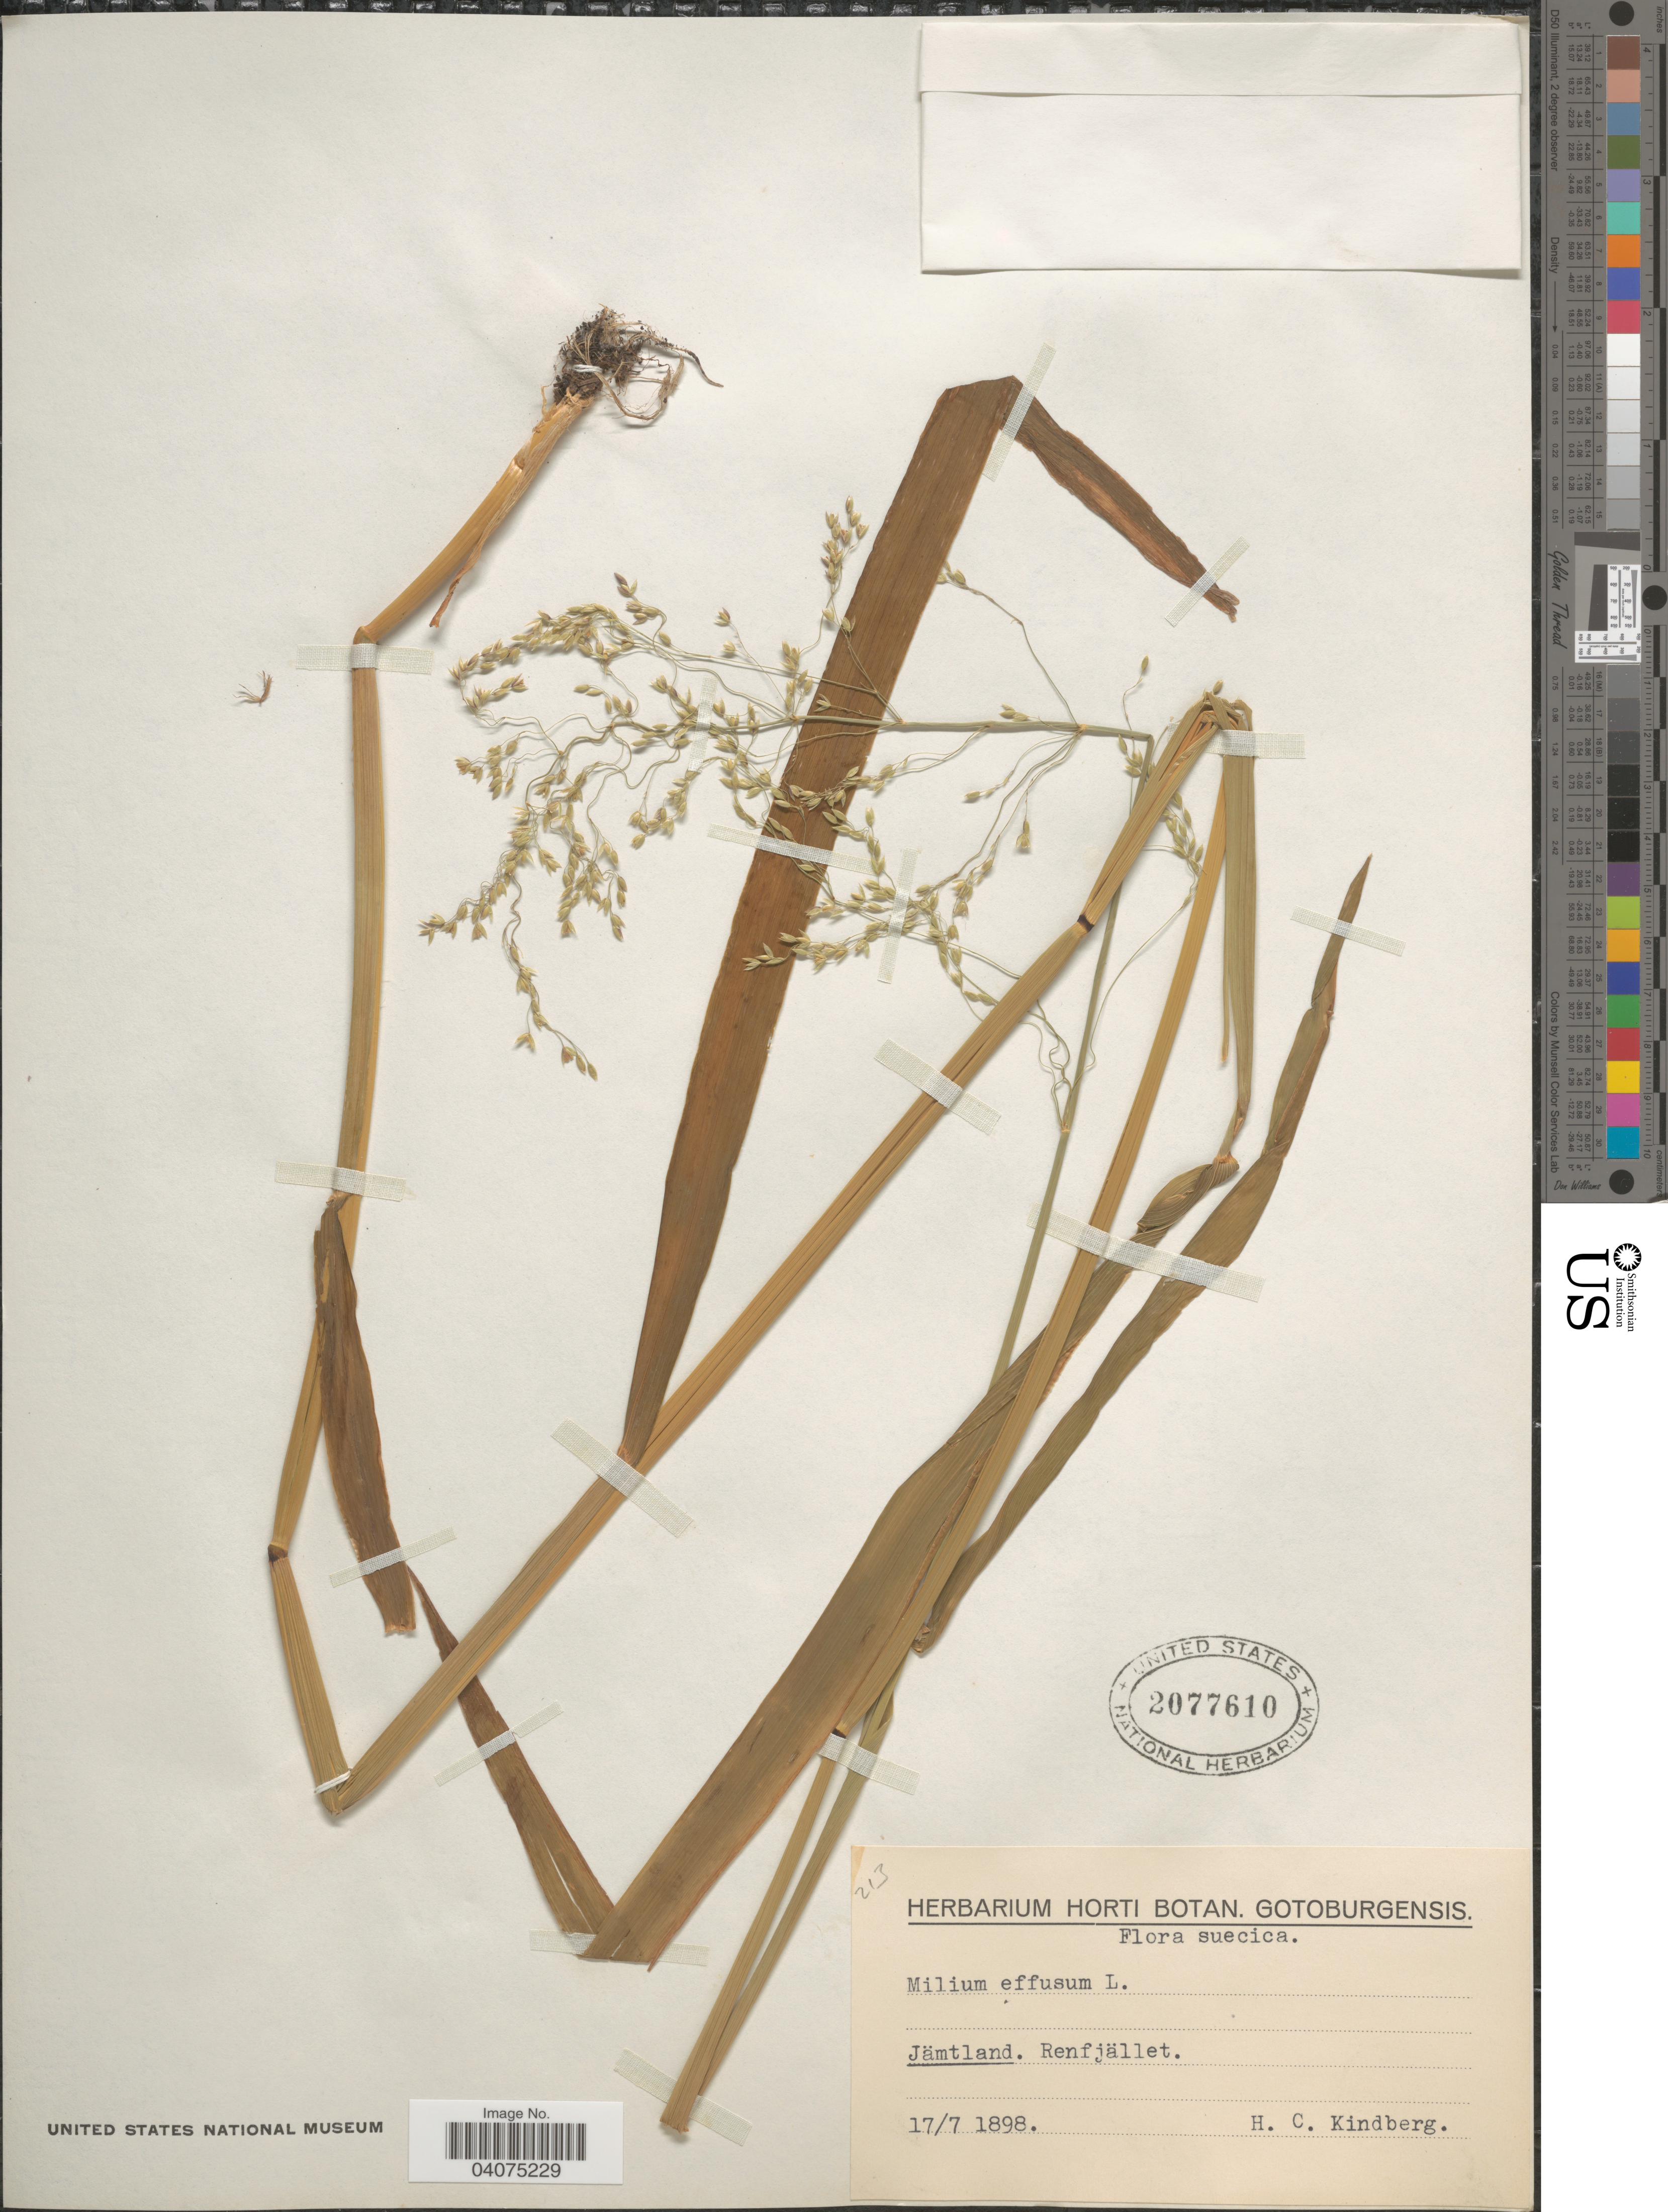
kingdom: Plantae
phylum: Tracheophyta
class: Liliopsida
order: Poales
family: Poaceae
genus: Milium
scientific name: Milium effusum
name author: L.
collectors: H. Kindberg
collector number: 213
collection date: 1898-07-17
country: Sweden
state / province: Jämtland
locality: Jämtland. Renfjället.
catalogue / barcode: US 2077610